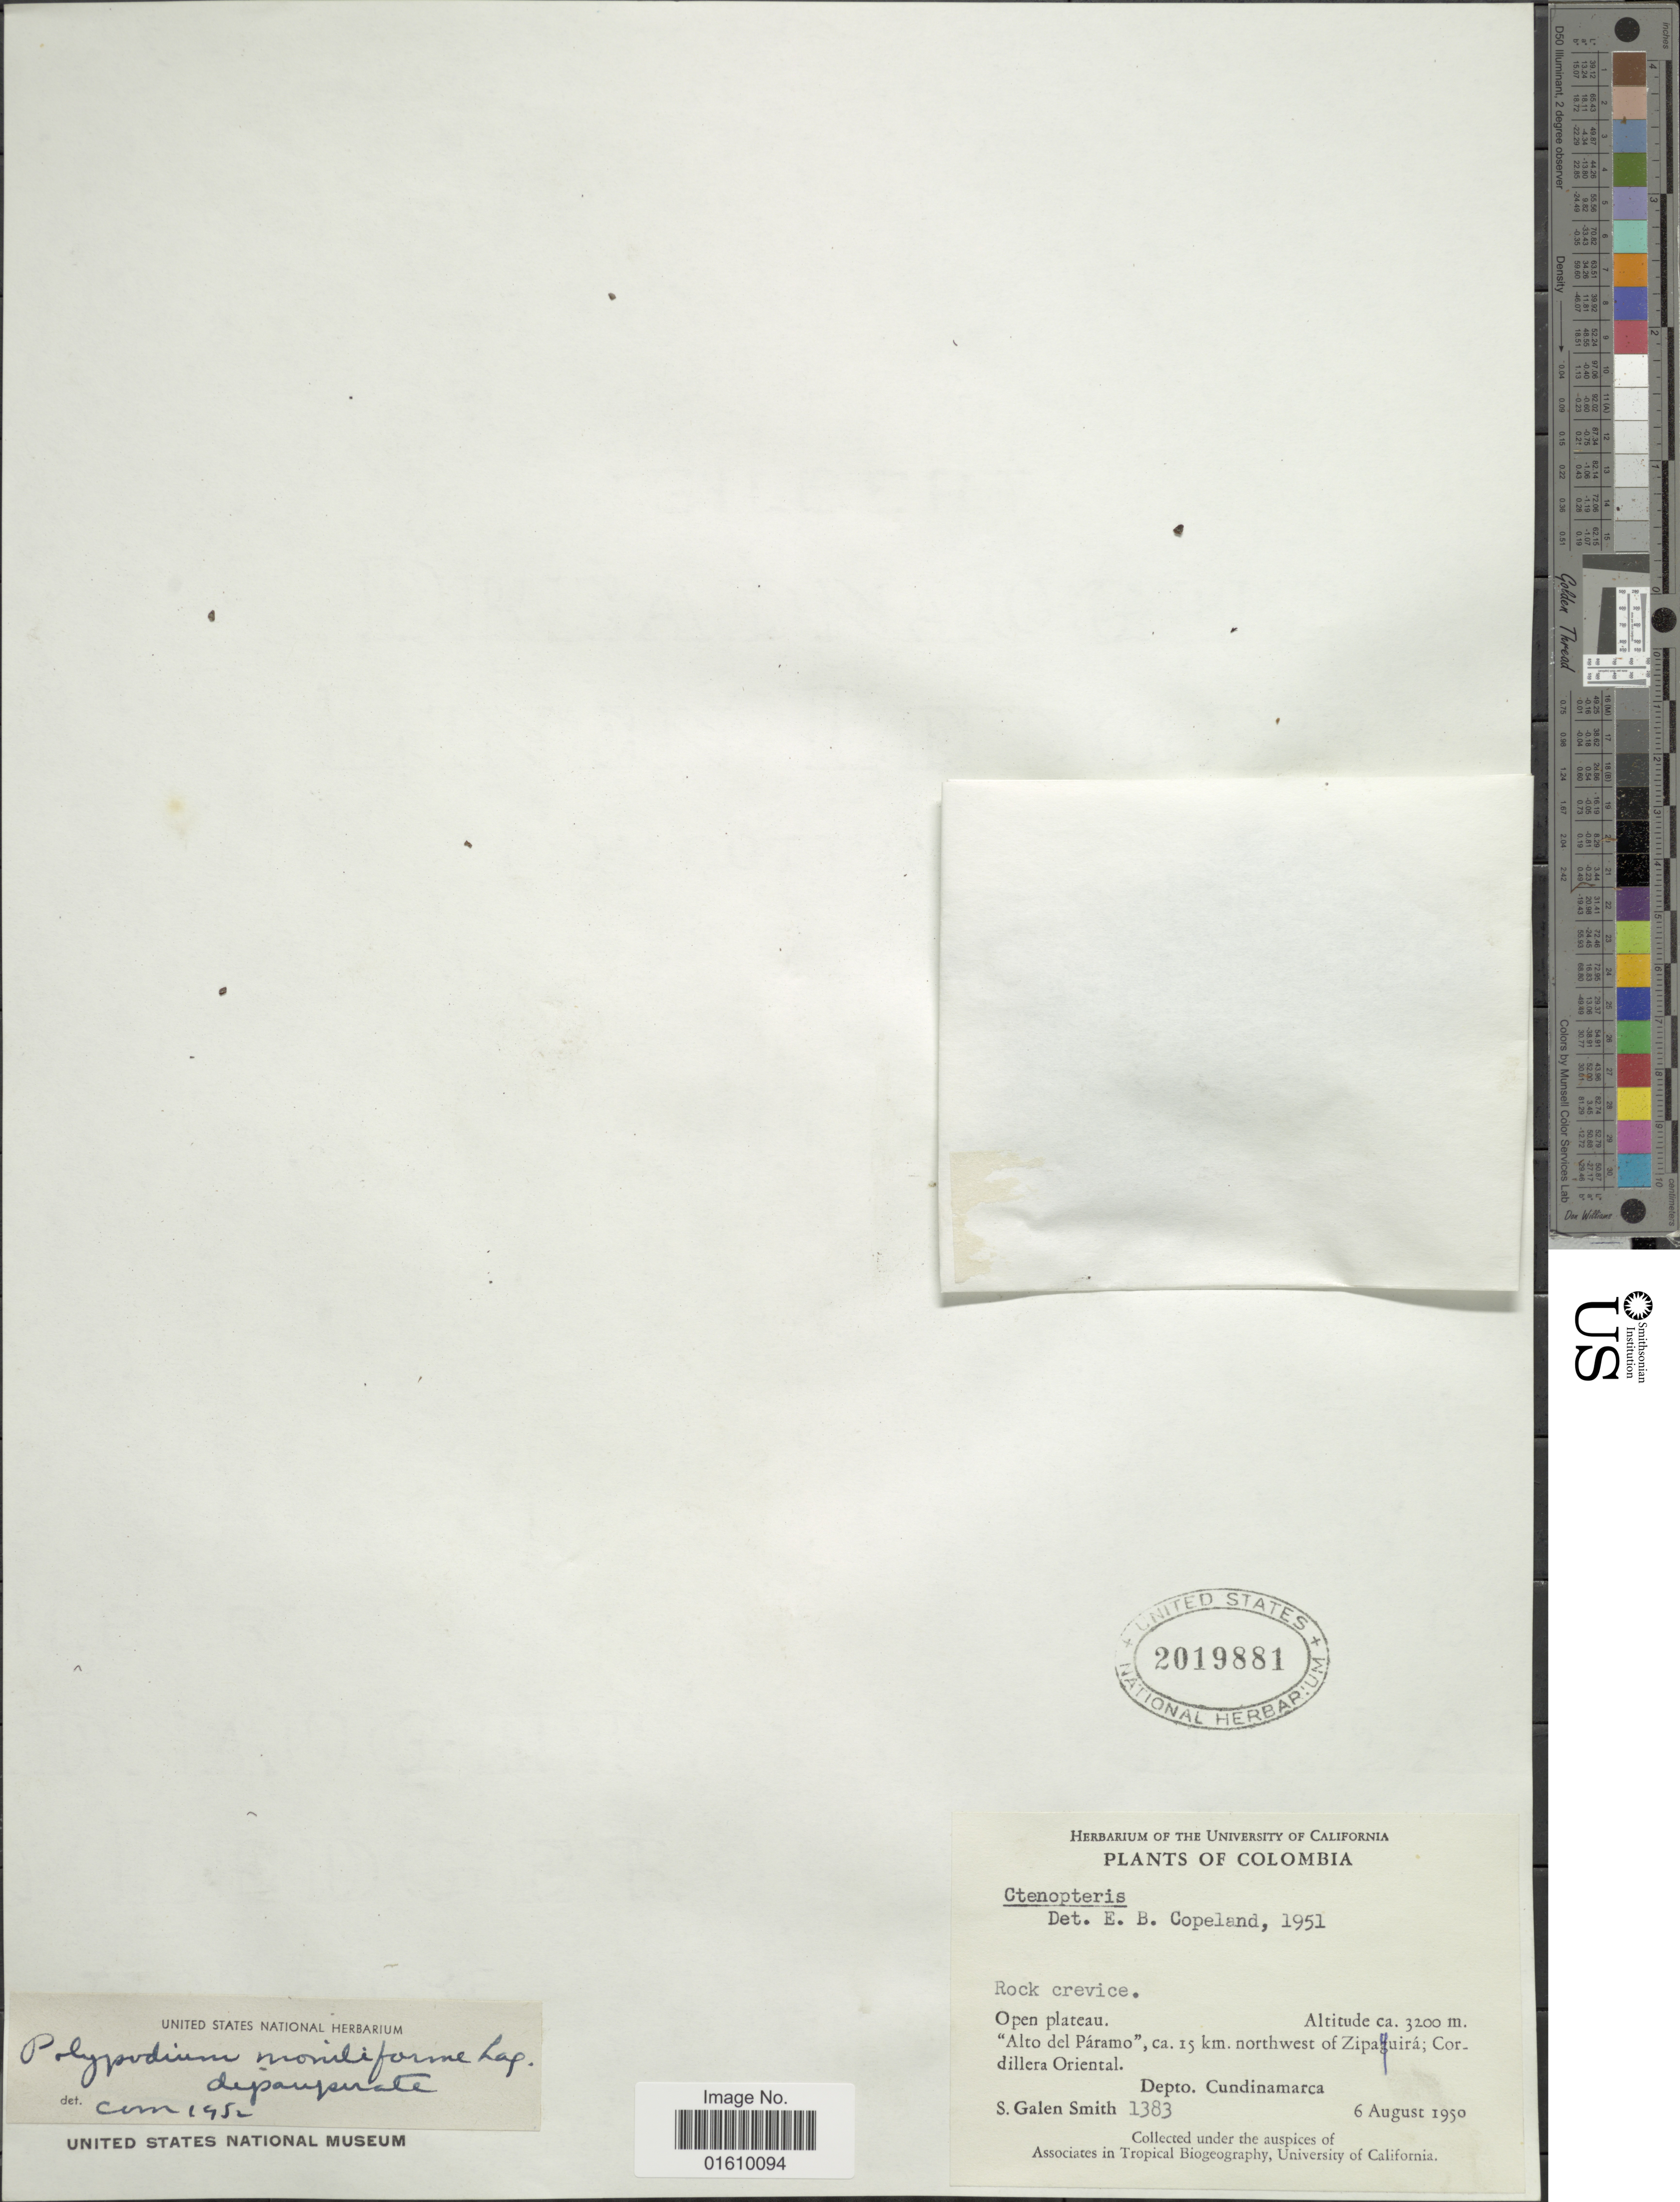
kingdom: Plantae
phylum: Tracheophyta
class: Polypodiopsida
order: Polypodiales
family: Polypodiaceae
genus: Melpomene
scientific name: Melpomene moniliformis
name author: (Lag. ex Sw.) A.R. Sm. & R.C. Moran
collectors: S. G. Smith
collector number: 1383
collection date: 1950-08-06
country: Colombia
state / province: Cundinamarca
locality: Open plateau, "Alto del Páramo", ca. 15 km. northwest of Zipaquirá; Cordillera Oriental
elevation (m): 3200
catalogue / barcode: US 2019881